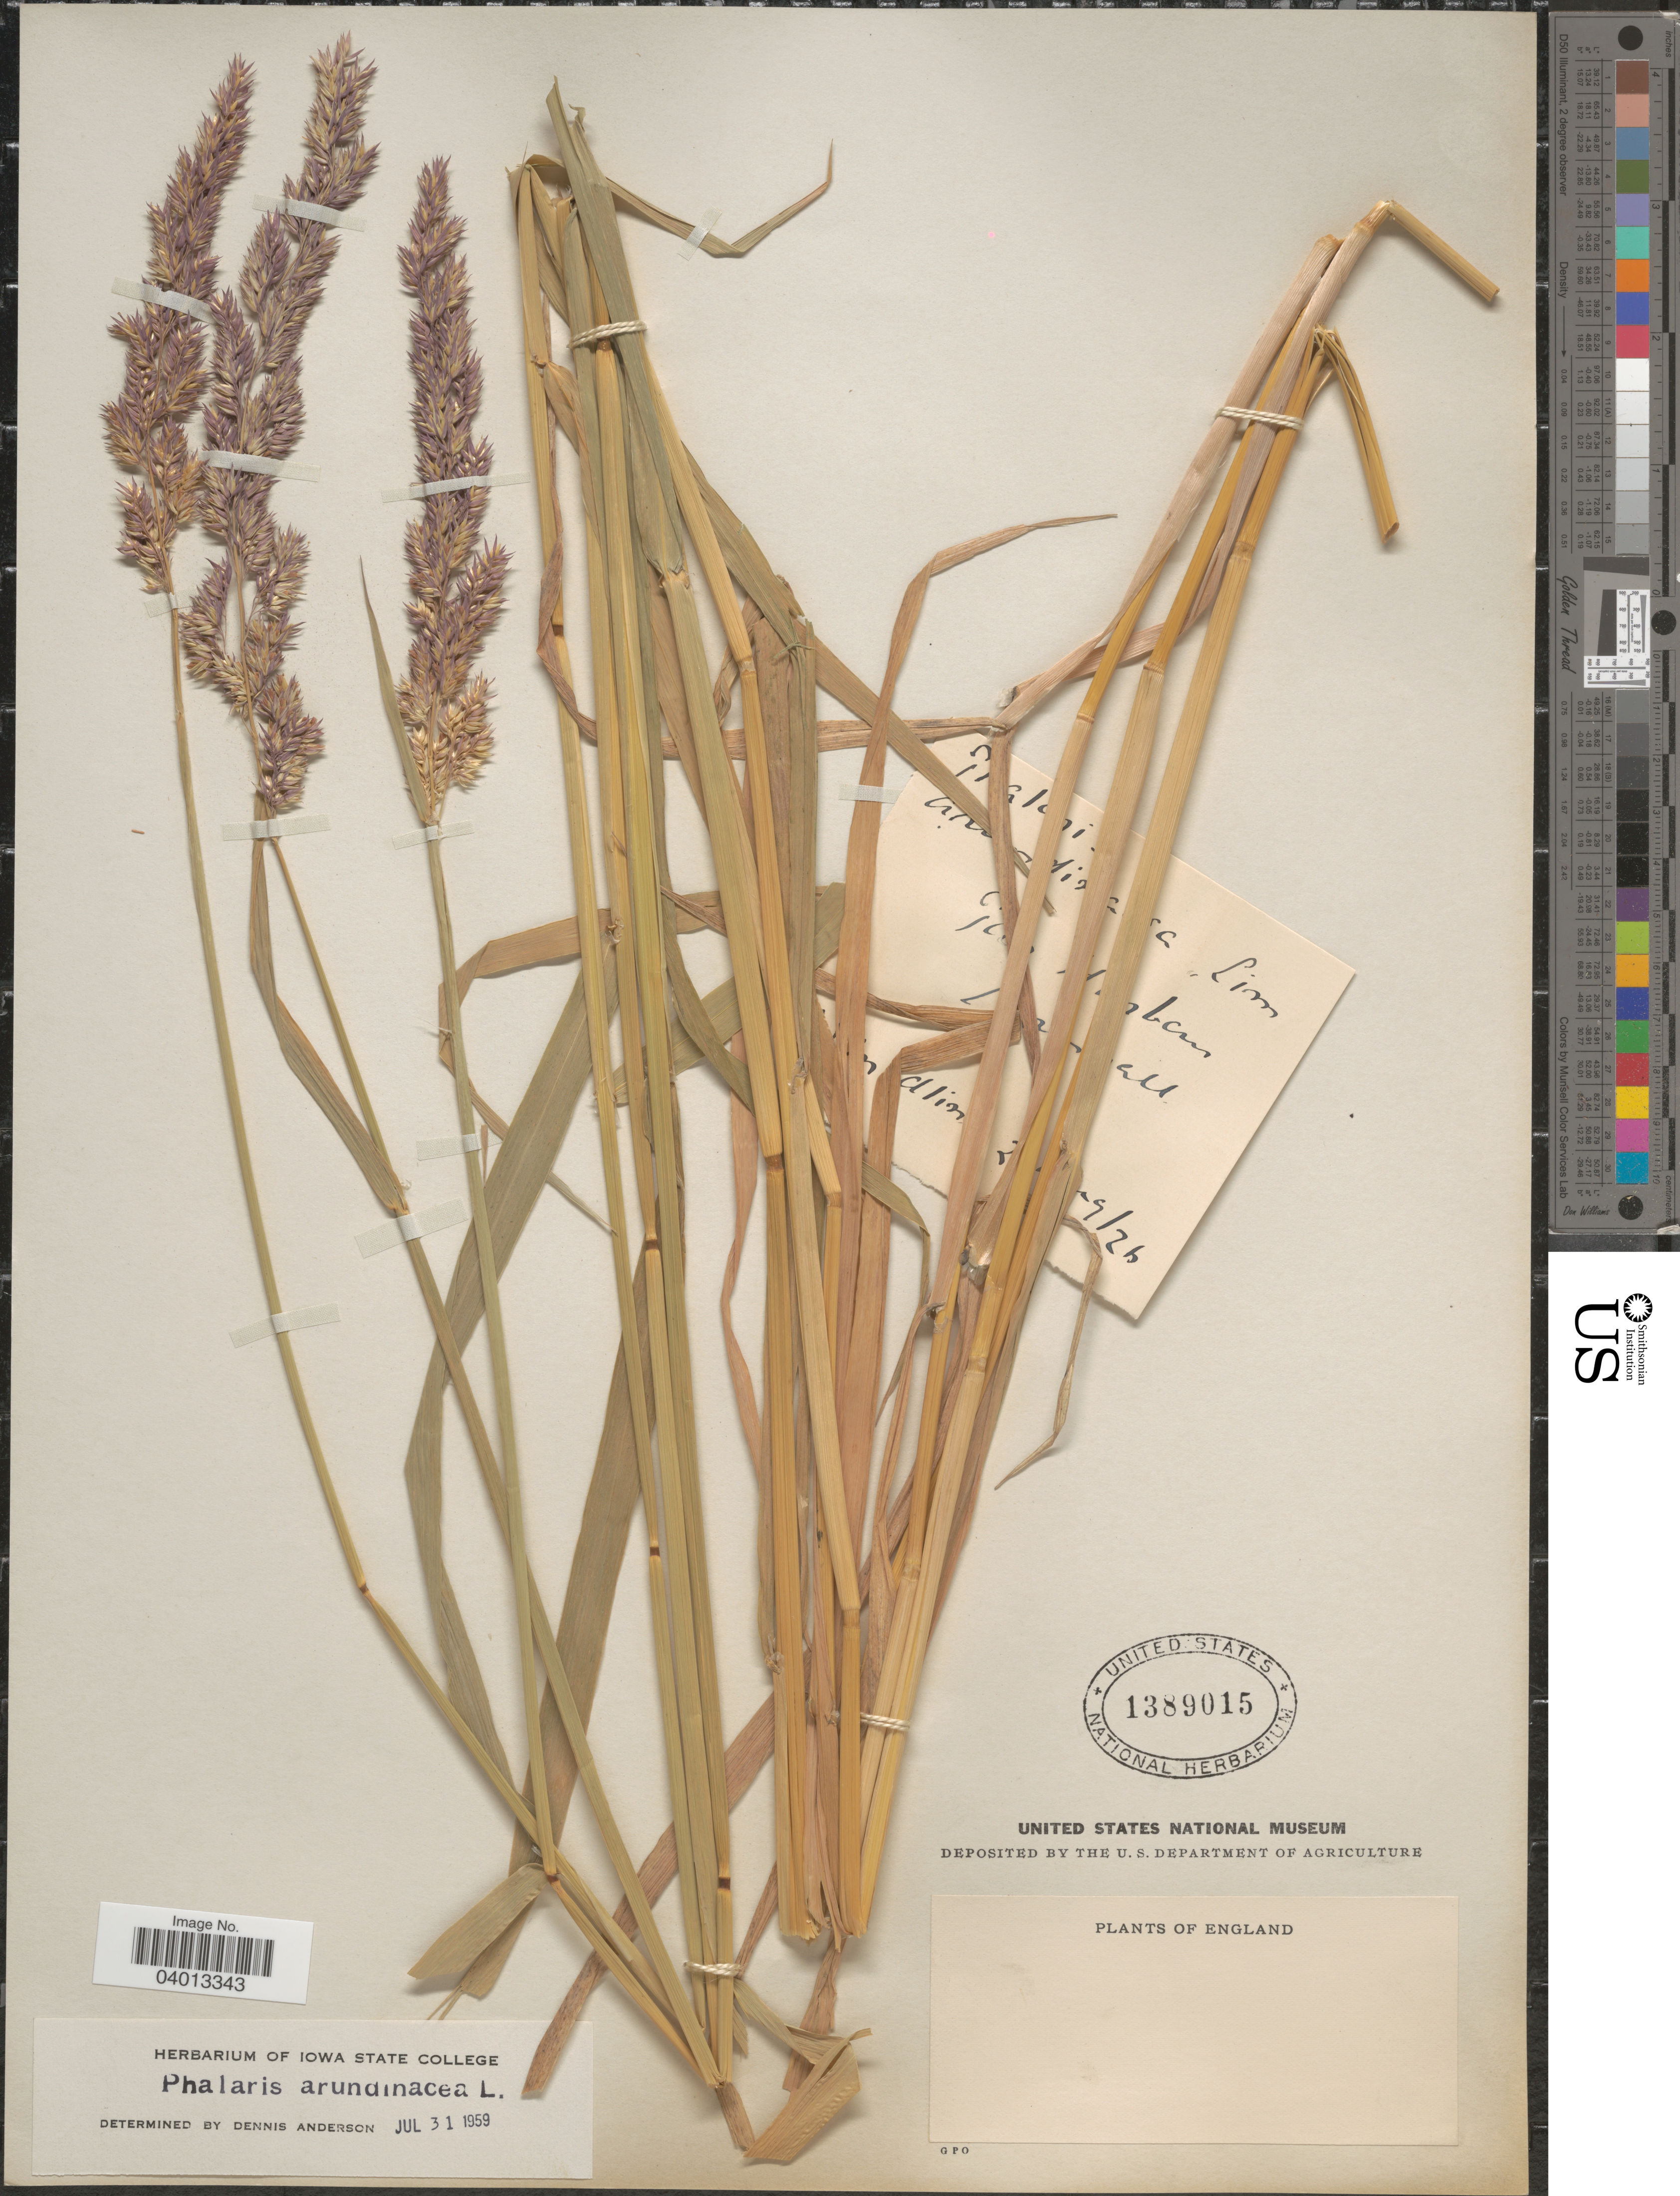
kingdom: Plantae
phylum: Tracheophyta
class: Liliopsida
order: Poales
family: Poaceae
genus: Phalaris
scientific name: Phalaris arundinacea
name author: L.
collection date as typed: Transcribed d/m/y: 22/8/26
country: United Kingdom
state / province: England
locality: [illegible text].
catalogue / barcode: US 1389015